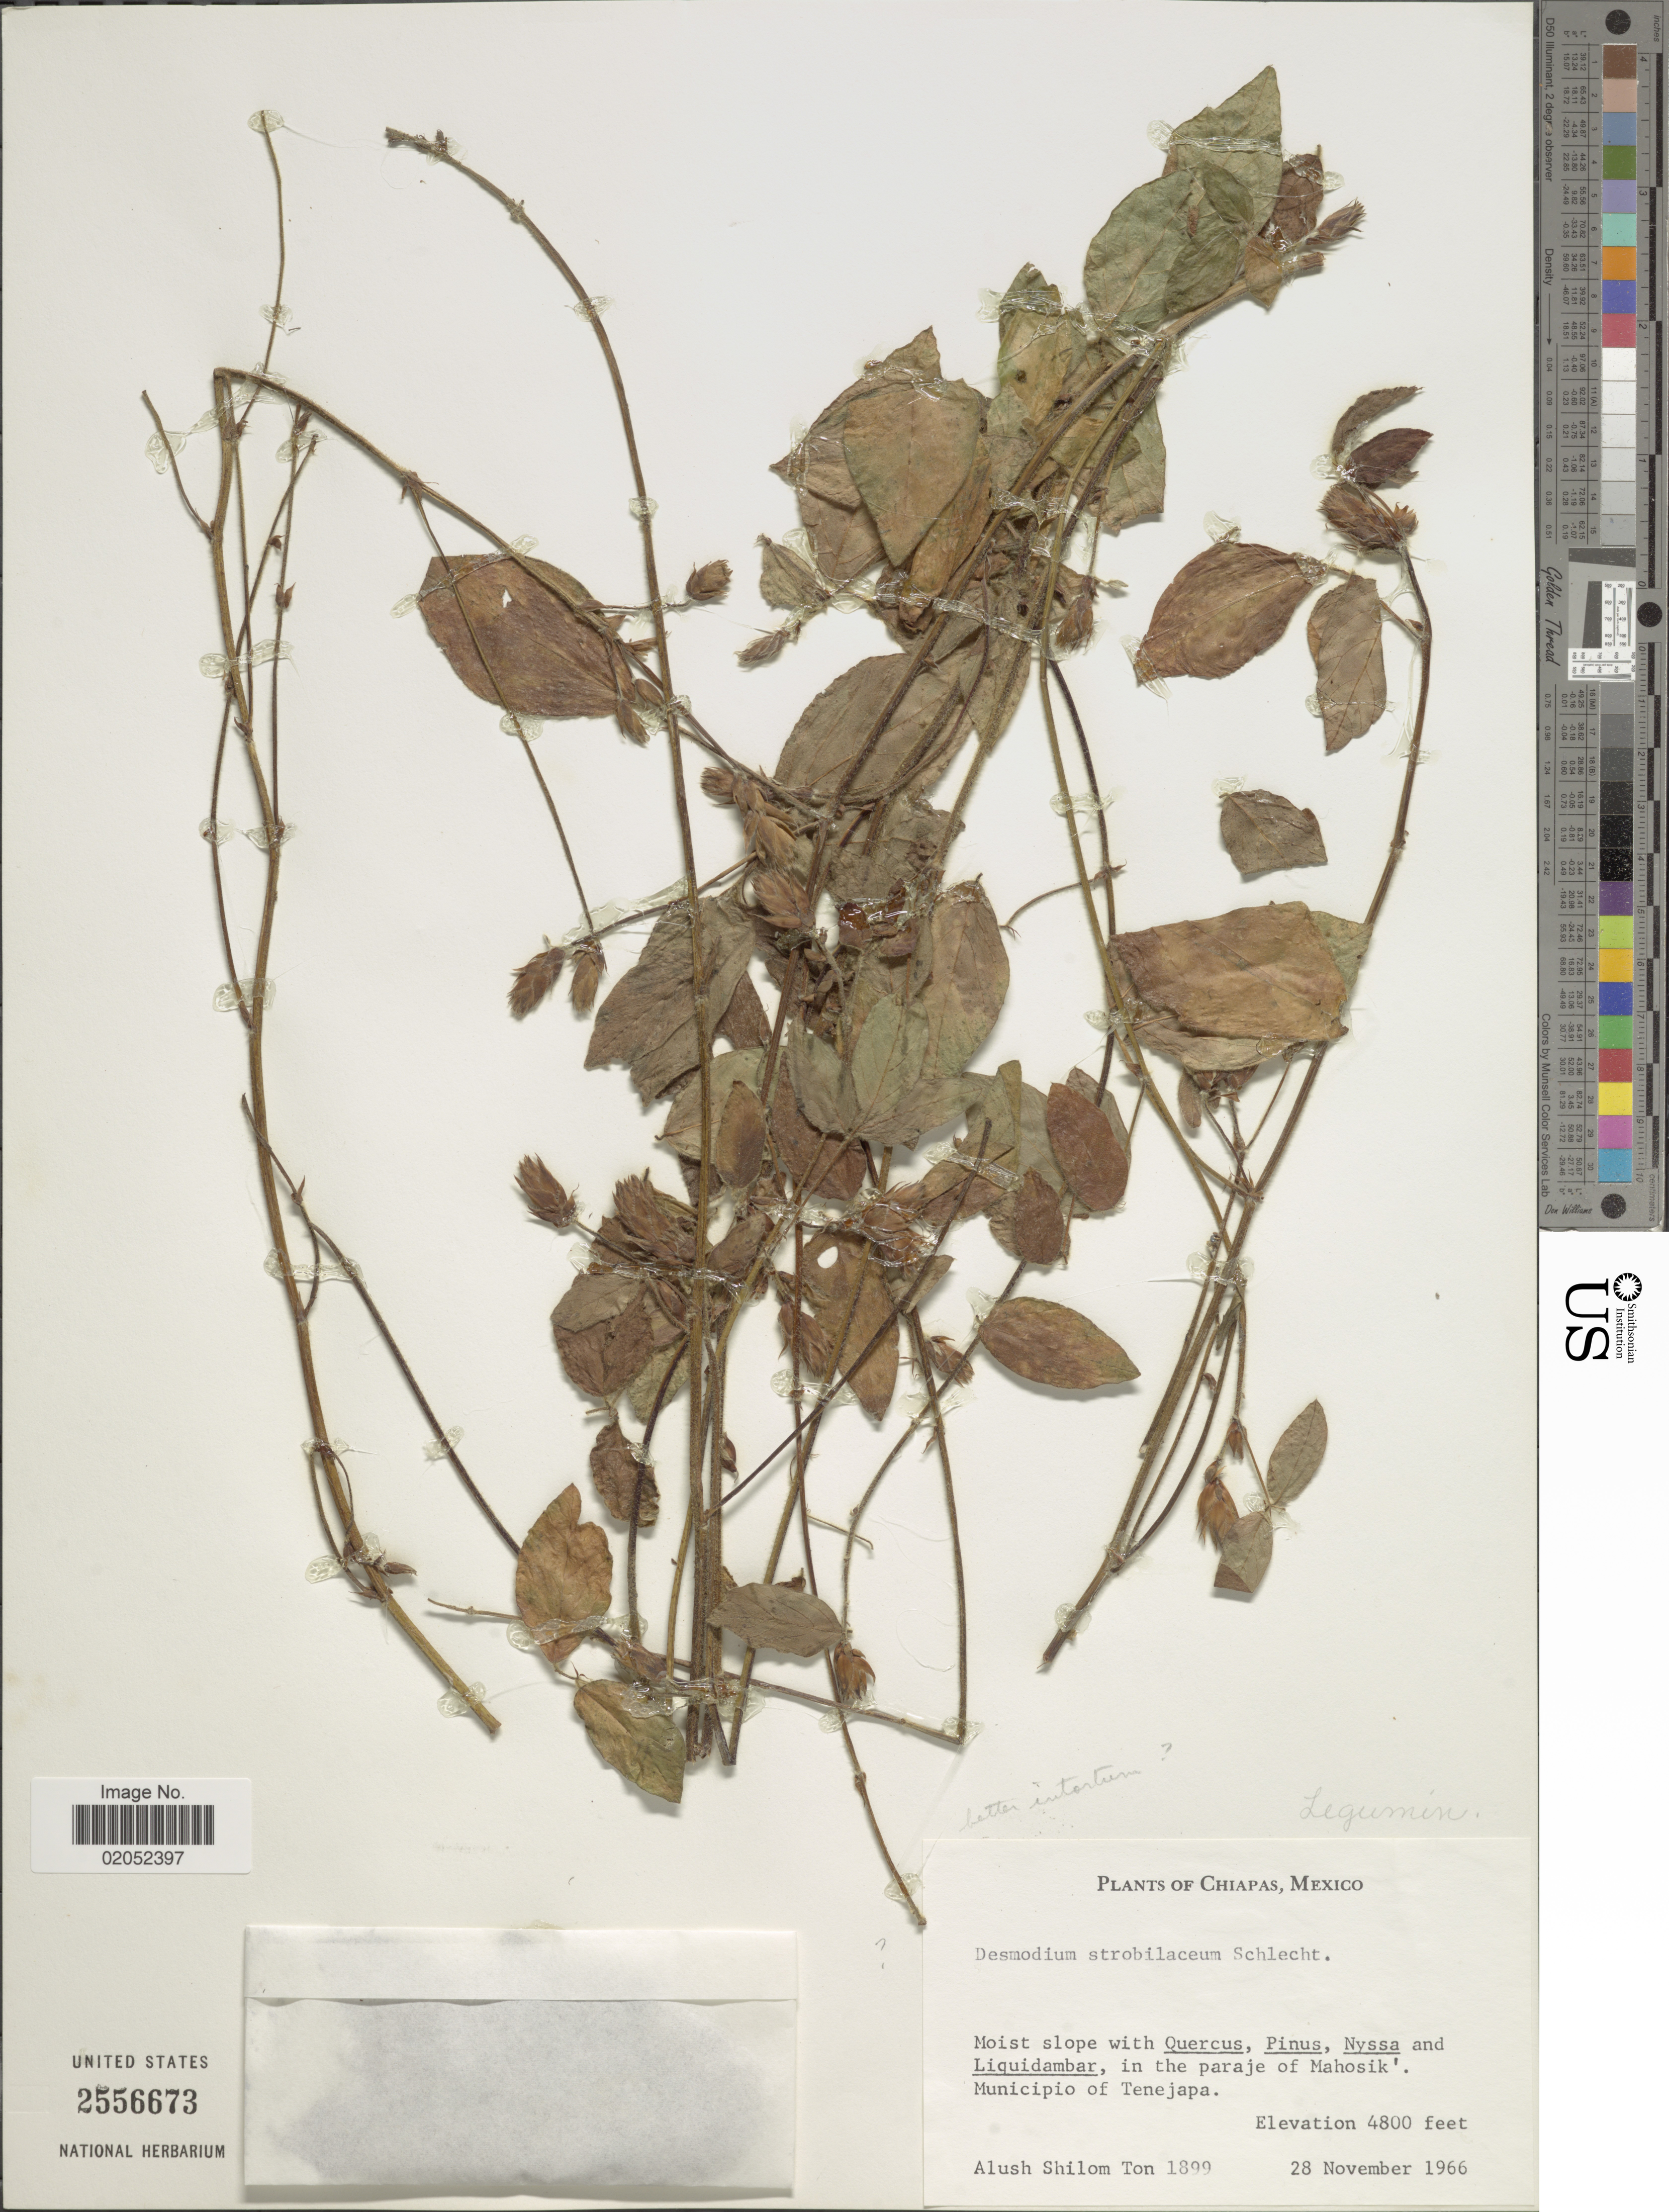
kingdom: Plantae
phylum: Tracheophyta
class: Magnoliopsida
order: Fabales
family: Fabaceae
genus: Desmodium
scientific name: Desmodium intortum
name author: (Mill.) Urb.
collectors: A. S. Ton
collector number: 1899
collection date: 1966-11-28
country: Mexico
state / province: Chiapas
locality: Chiapas, Mexico. In the paraje ofMahosik, Municipio of Tenejapa.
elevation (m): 1463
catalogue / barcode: US 2556673